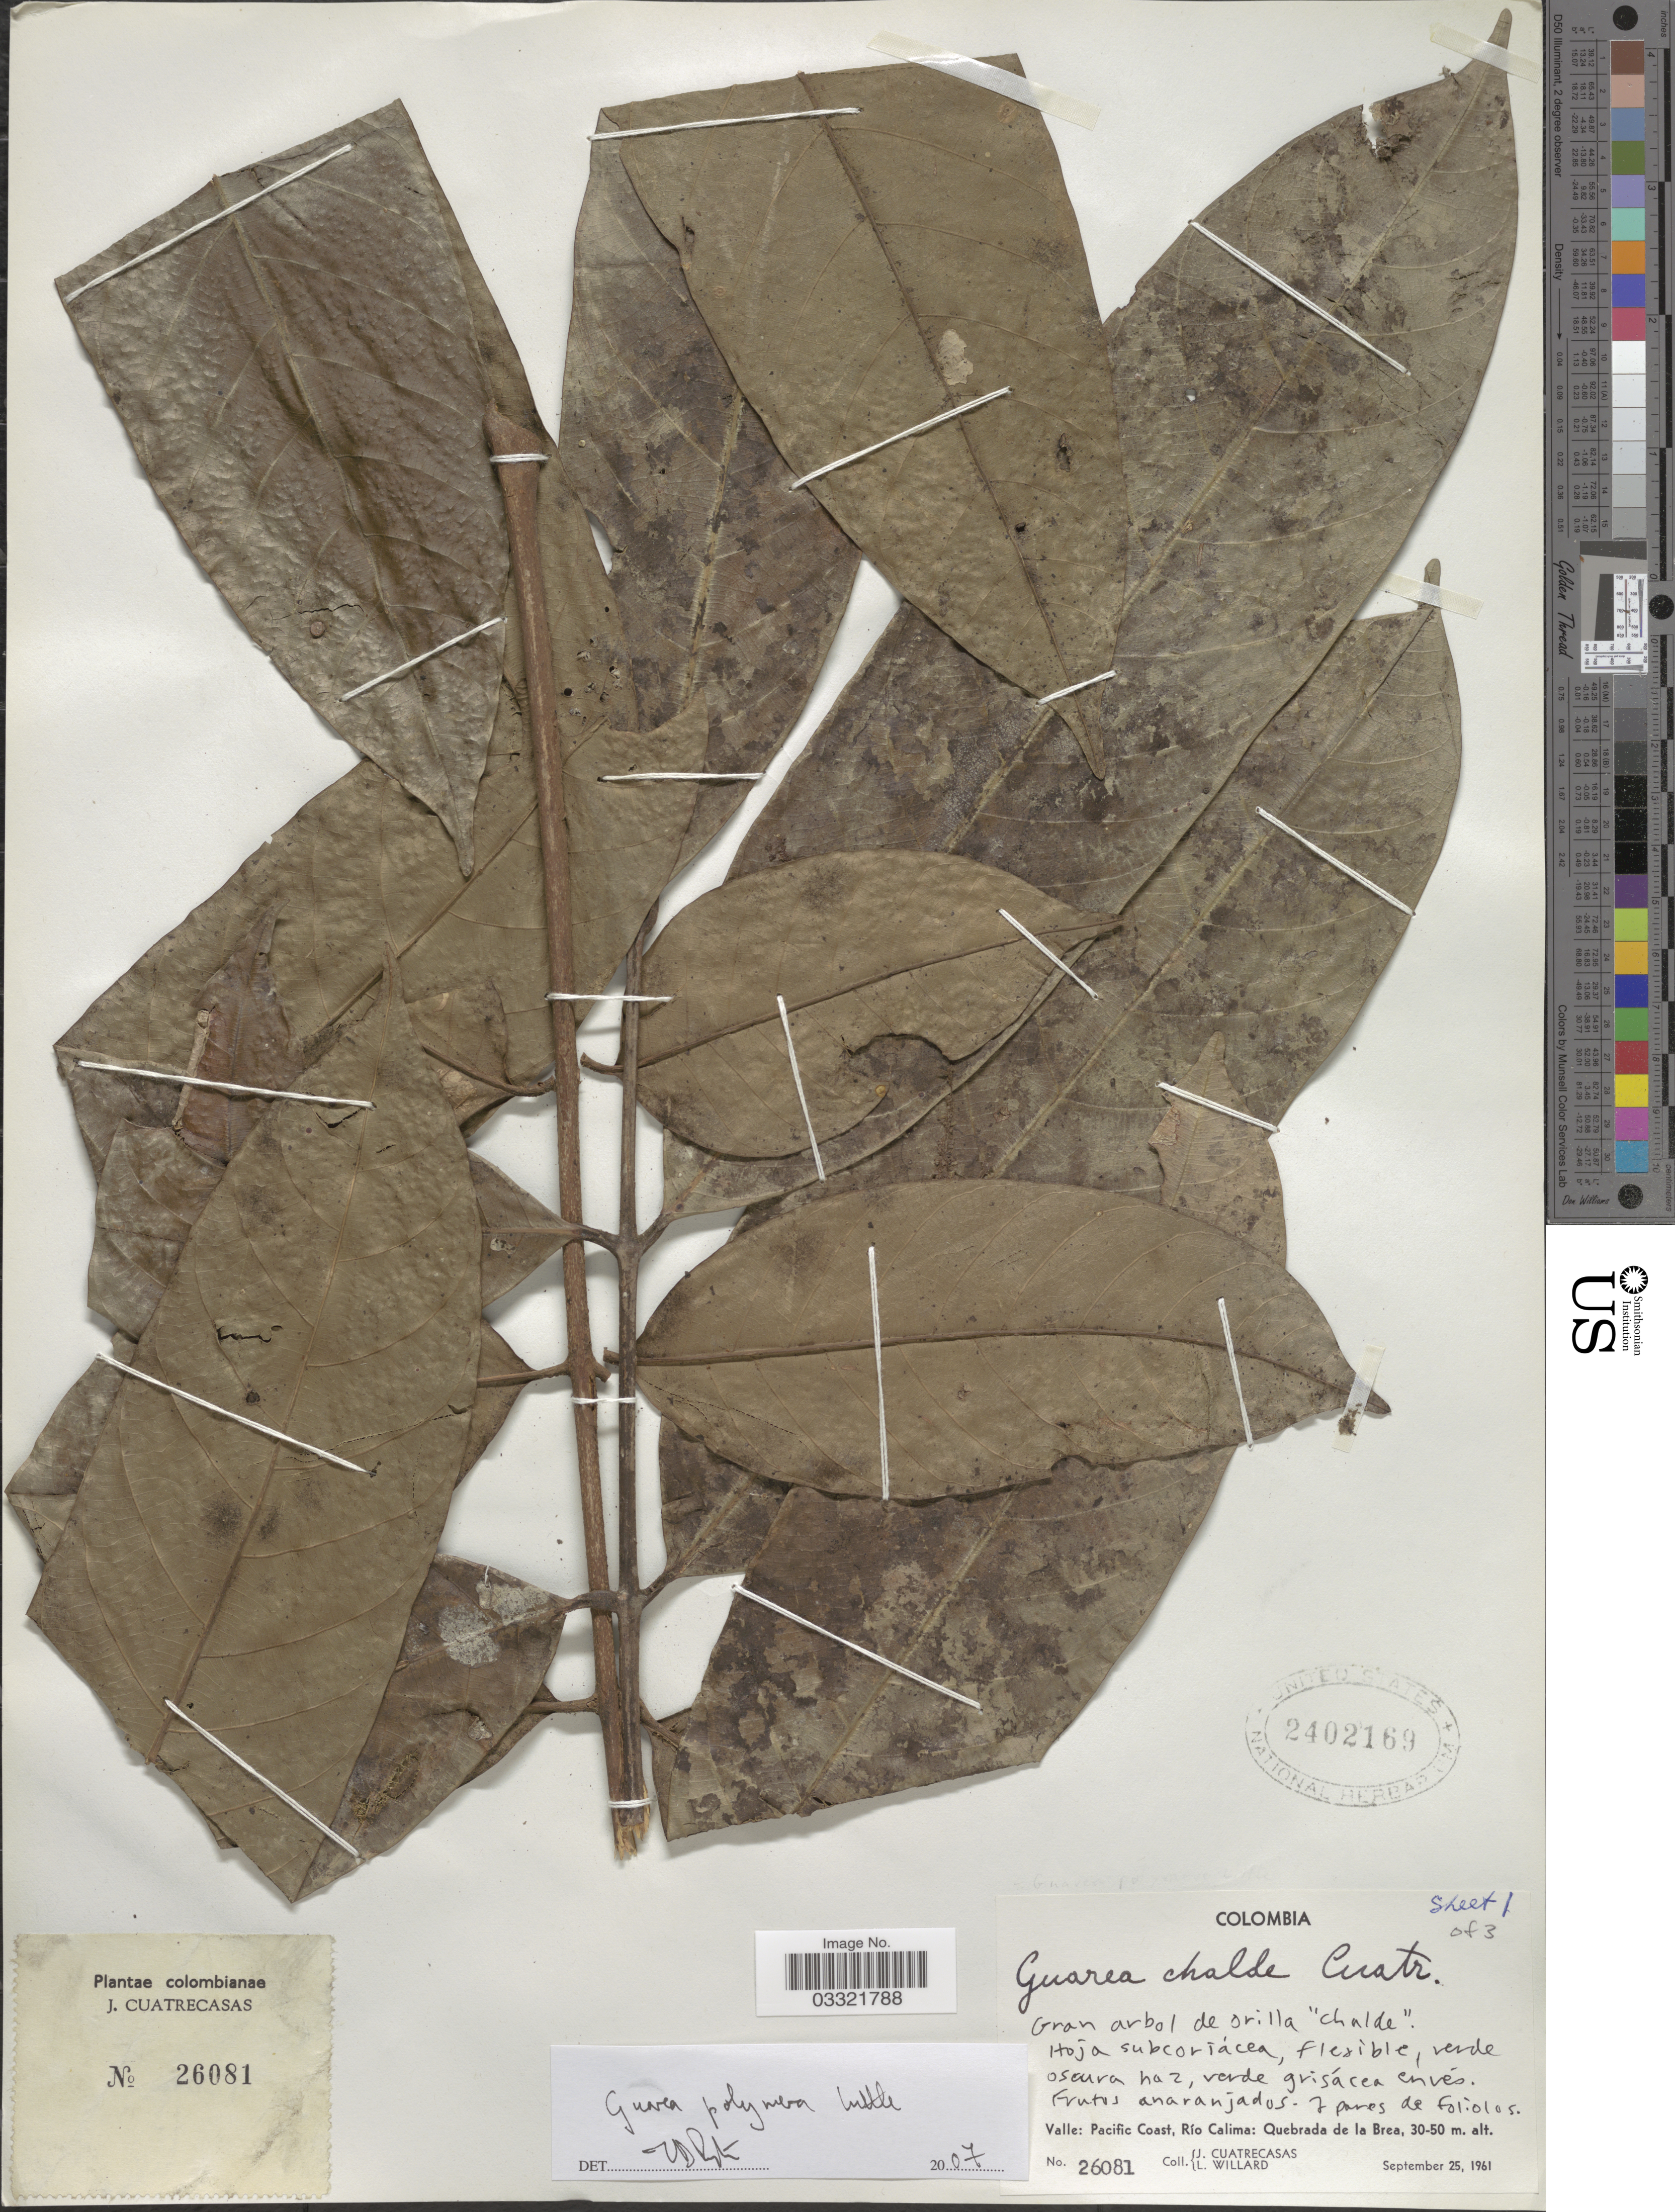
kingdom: Plantae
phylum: Tracheophyta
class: Magnoliopsida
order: Sapindales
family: Meliaceae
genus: Guarea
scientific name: Guarea polymera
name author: Little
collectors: J. Cuatrecasas & L. Willard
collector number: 26081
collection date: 1961-09-25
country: Colombia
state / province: Valle del Cauca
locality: Valle: Pacific Coast, Río Calima: Quebrada de la Brea.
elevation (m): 30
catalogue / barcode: US 2402169